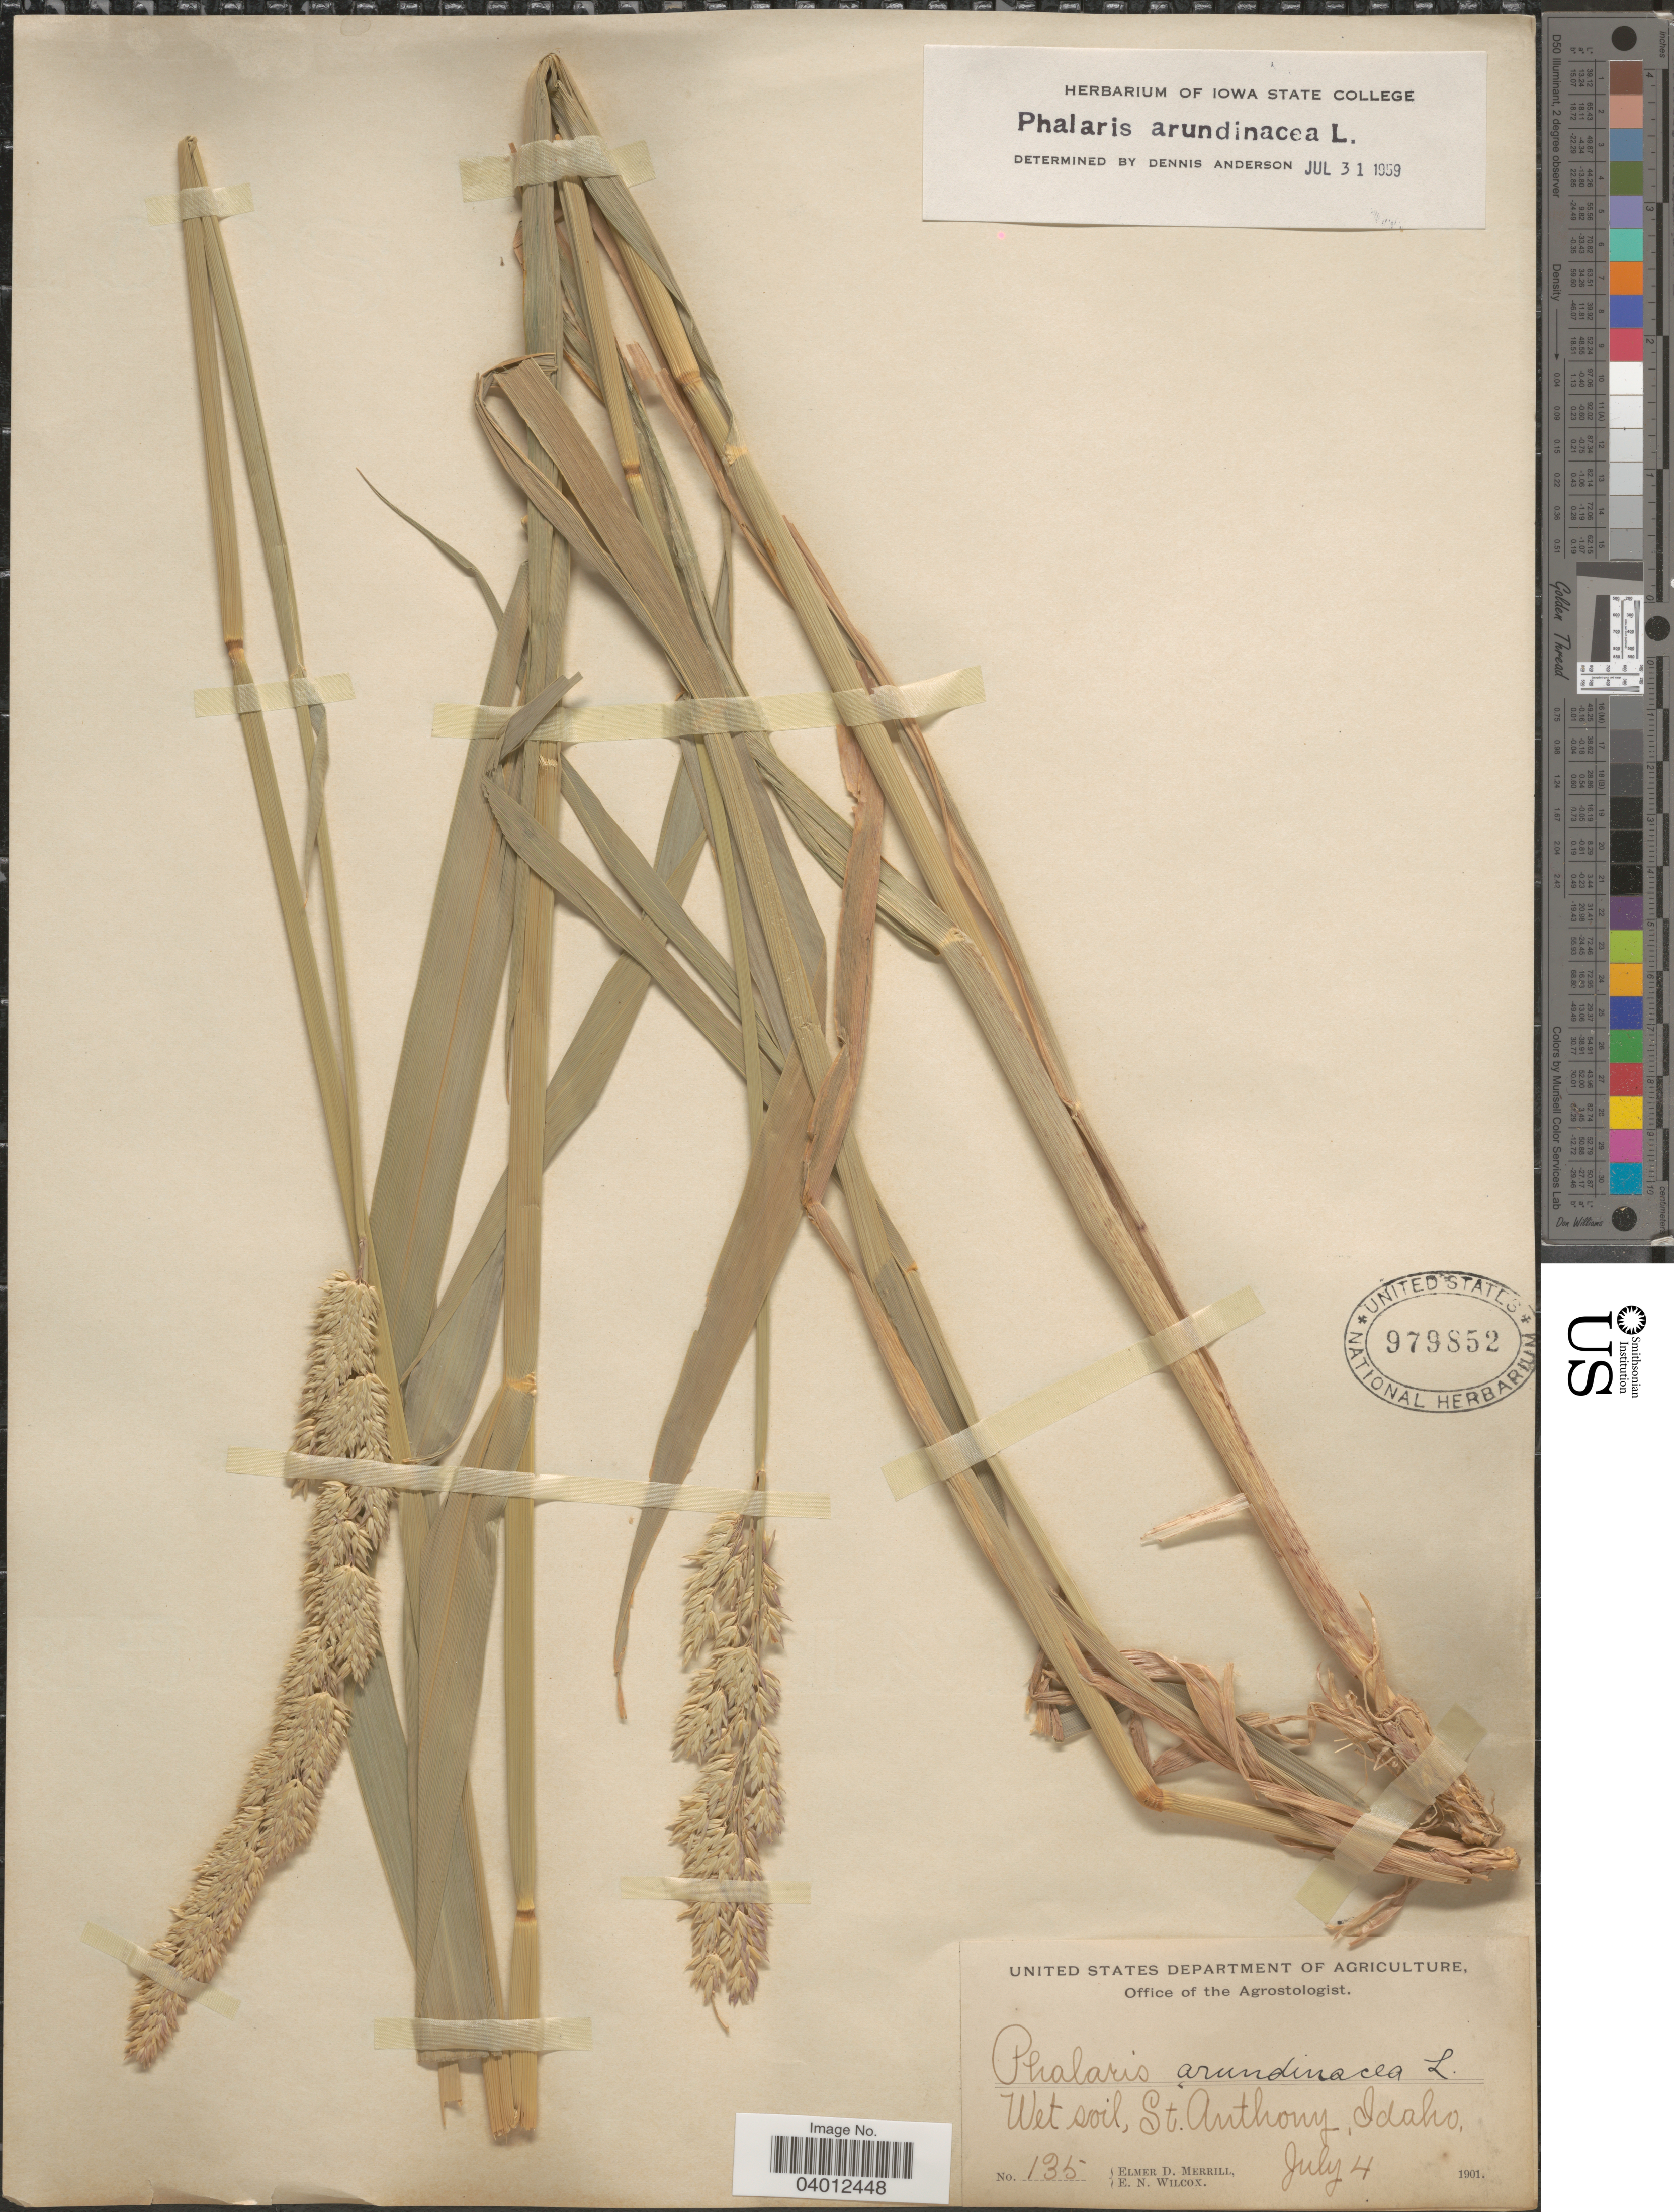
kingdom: Plantae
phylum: Tracheophyta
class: Liliopsida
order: Poales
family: Poaceae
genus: Phalaris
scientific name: Phalaris arundinacea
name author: L.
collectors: E. D. Merrill & E. Wilcox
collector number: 135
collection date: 1901-07-04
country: United States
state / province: Idaho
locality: Wet soil, St. Anthony.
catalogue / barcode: US 979852